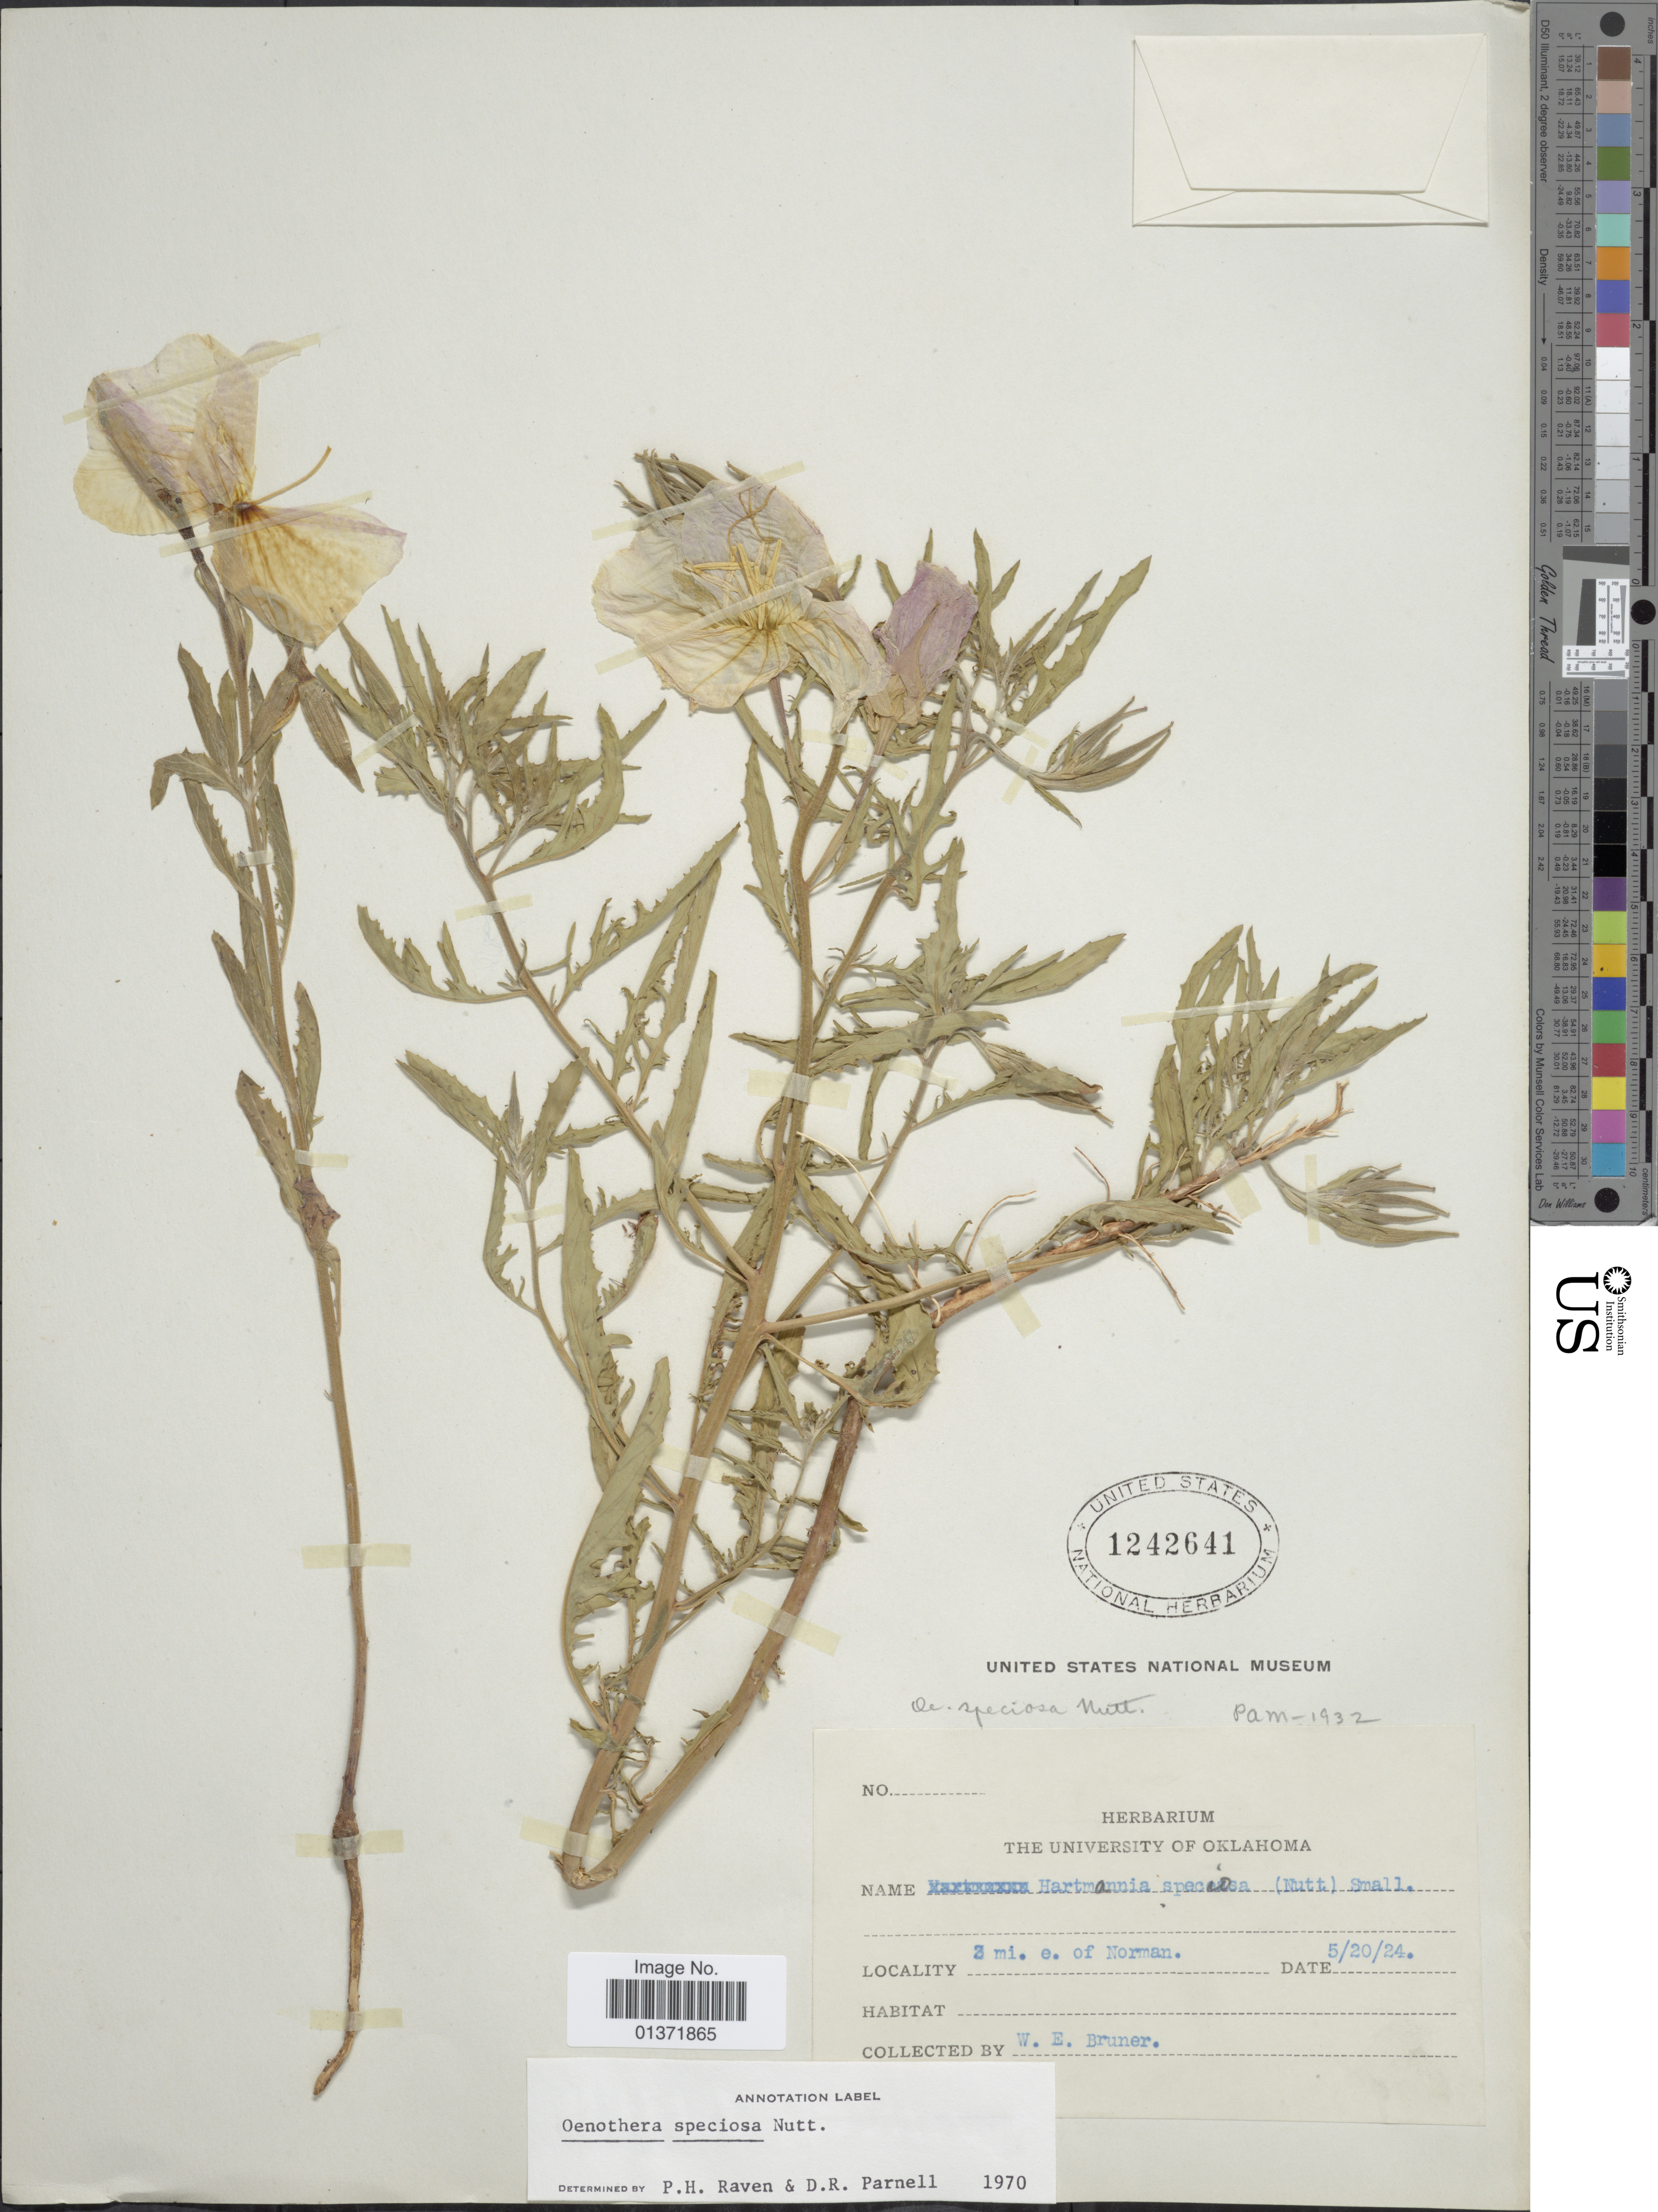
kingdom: Plantae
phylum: Tracheophyta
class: Magnoliopsida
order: Myrtales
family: Onagraceae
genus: Oenothera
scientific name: Oenothera speciosa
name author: Nutt.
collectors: W. Bruner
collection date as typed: Transcribed d/m/y: 20/5/24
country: United States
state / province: Oklahoma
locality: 3 mi. e. of Norman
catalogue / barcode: US 1242641